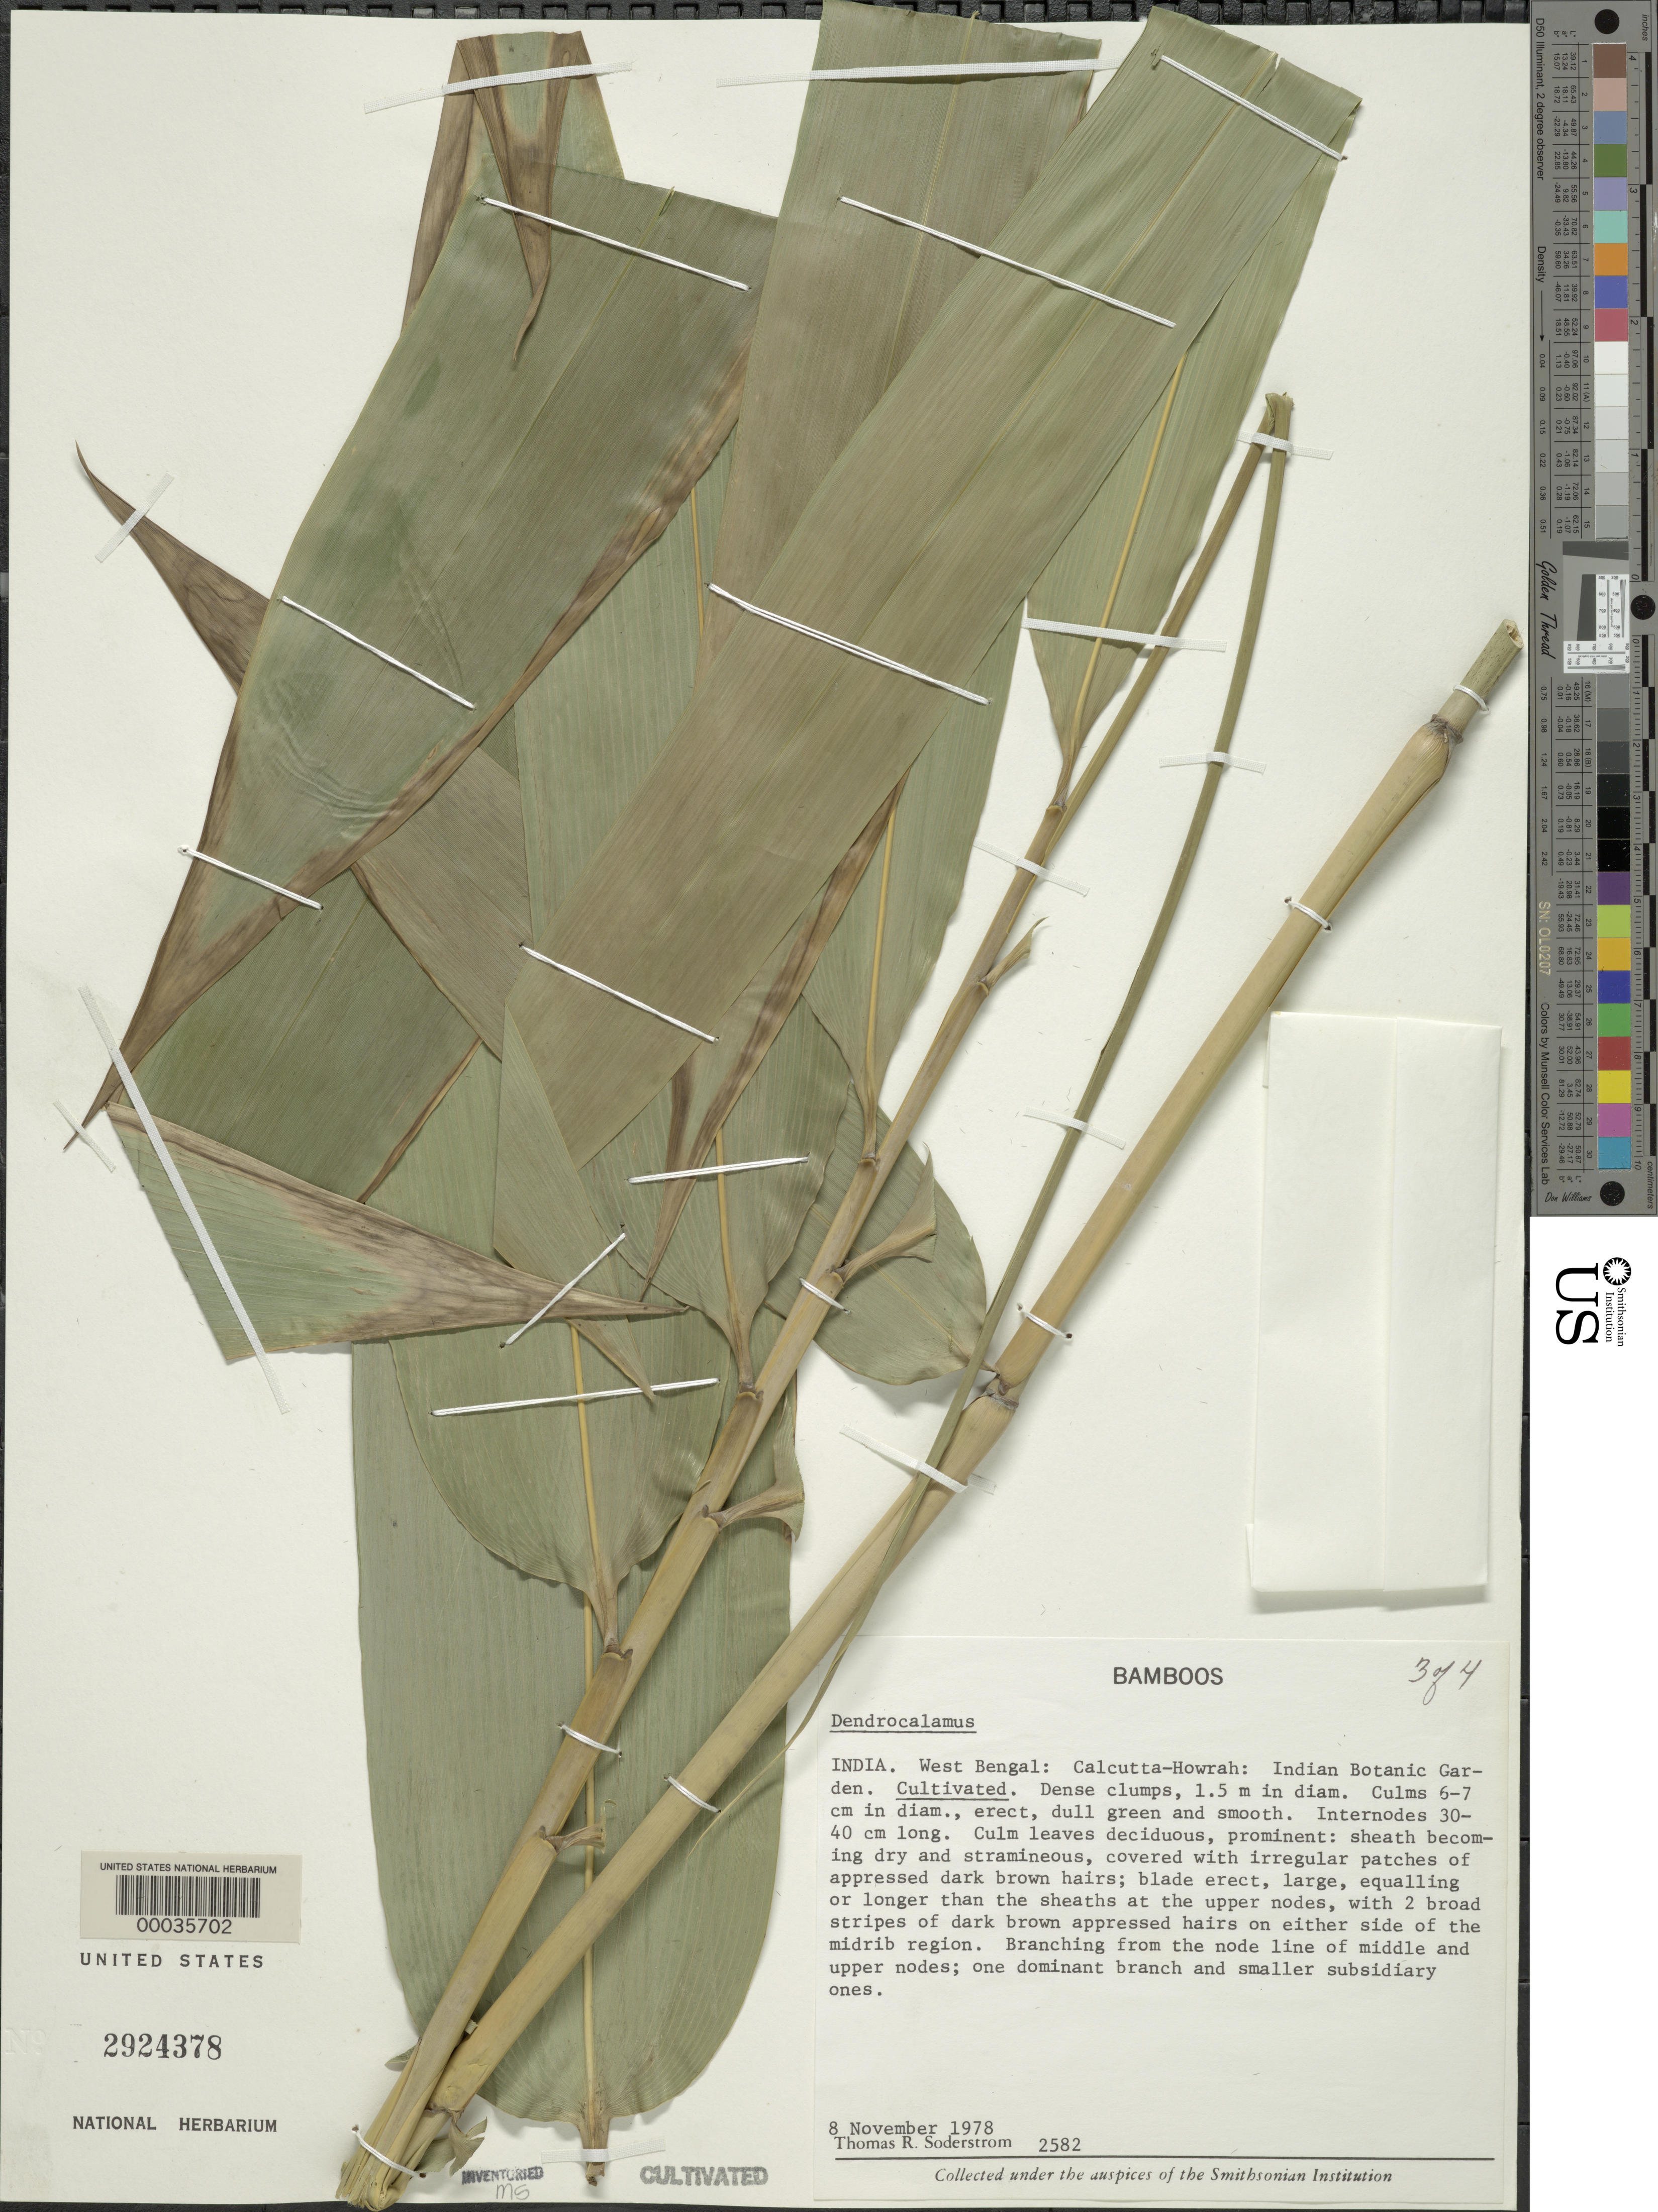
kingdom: Plantae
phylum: Tracheophyta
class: Liliopsida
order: Poales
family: Poaceae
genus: Dendrocalamus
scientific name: Dendrocalamus sp.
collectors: T. R. Soderstrom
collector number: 2582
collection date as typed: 08 Nov 1978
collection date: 1978-11-08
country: India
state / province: West Bengal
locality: Calcutta-howrah, indian botanic garden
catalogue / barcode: US 2924378